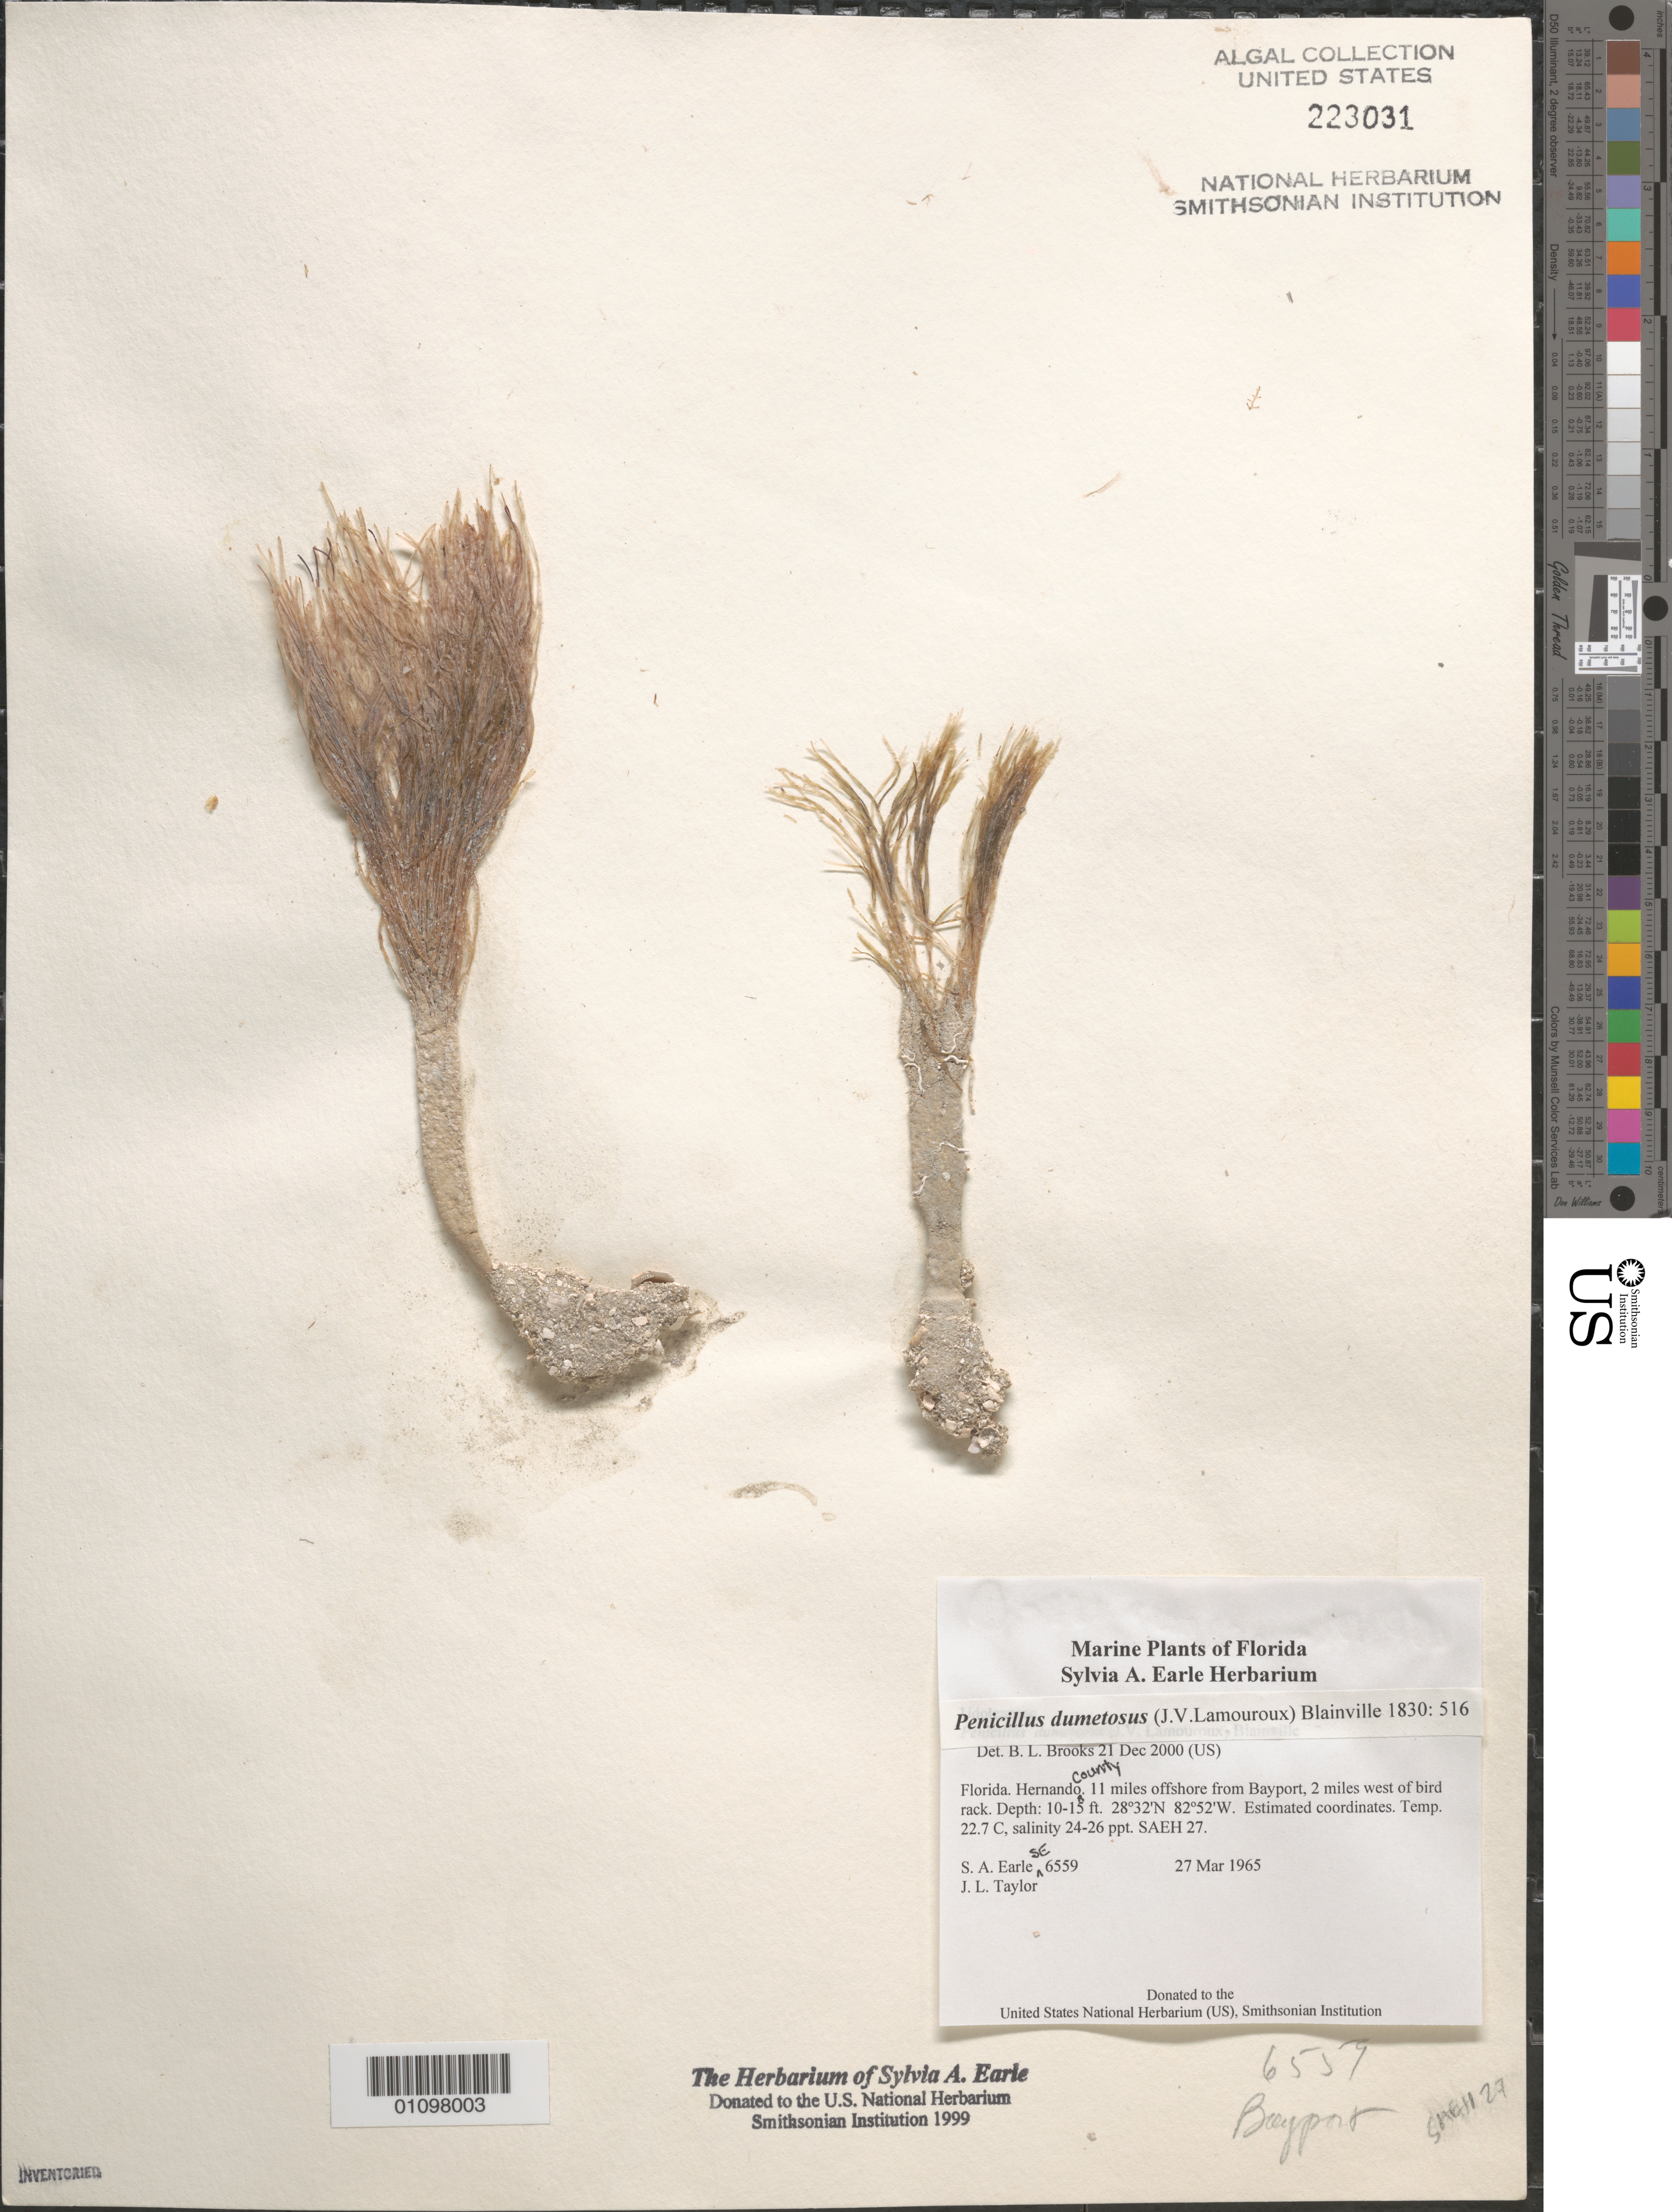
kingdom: Plantae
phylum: Chlorophyta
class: Ulvophyceae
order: Bryopsidales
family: Udoteaceae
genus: Penicillus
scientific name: Penicillus dumetosus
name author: (J.V.Lamouroux) Blainville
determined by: Brooks, B. L., (BOT), Smithsonian Institution - National Museum of Natural History (UNITED STATES)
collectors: S. A. Earle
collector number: SE 6559 & SAEH 27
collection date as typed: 27 Mar 1965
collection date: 1965-03-27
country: United States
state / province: Florida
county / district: Hernando County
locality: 11 miles off Bayport, 2 miles west of bird rack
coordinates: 28 32'N, 82 52'W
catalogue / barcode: US 223031